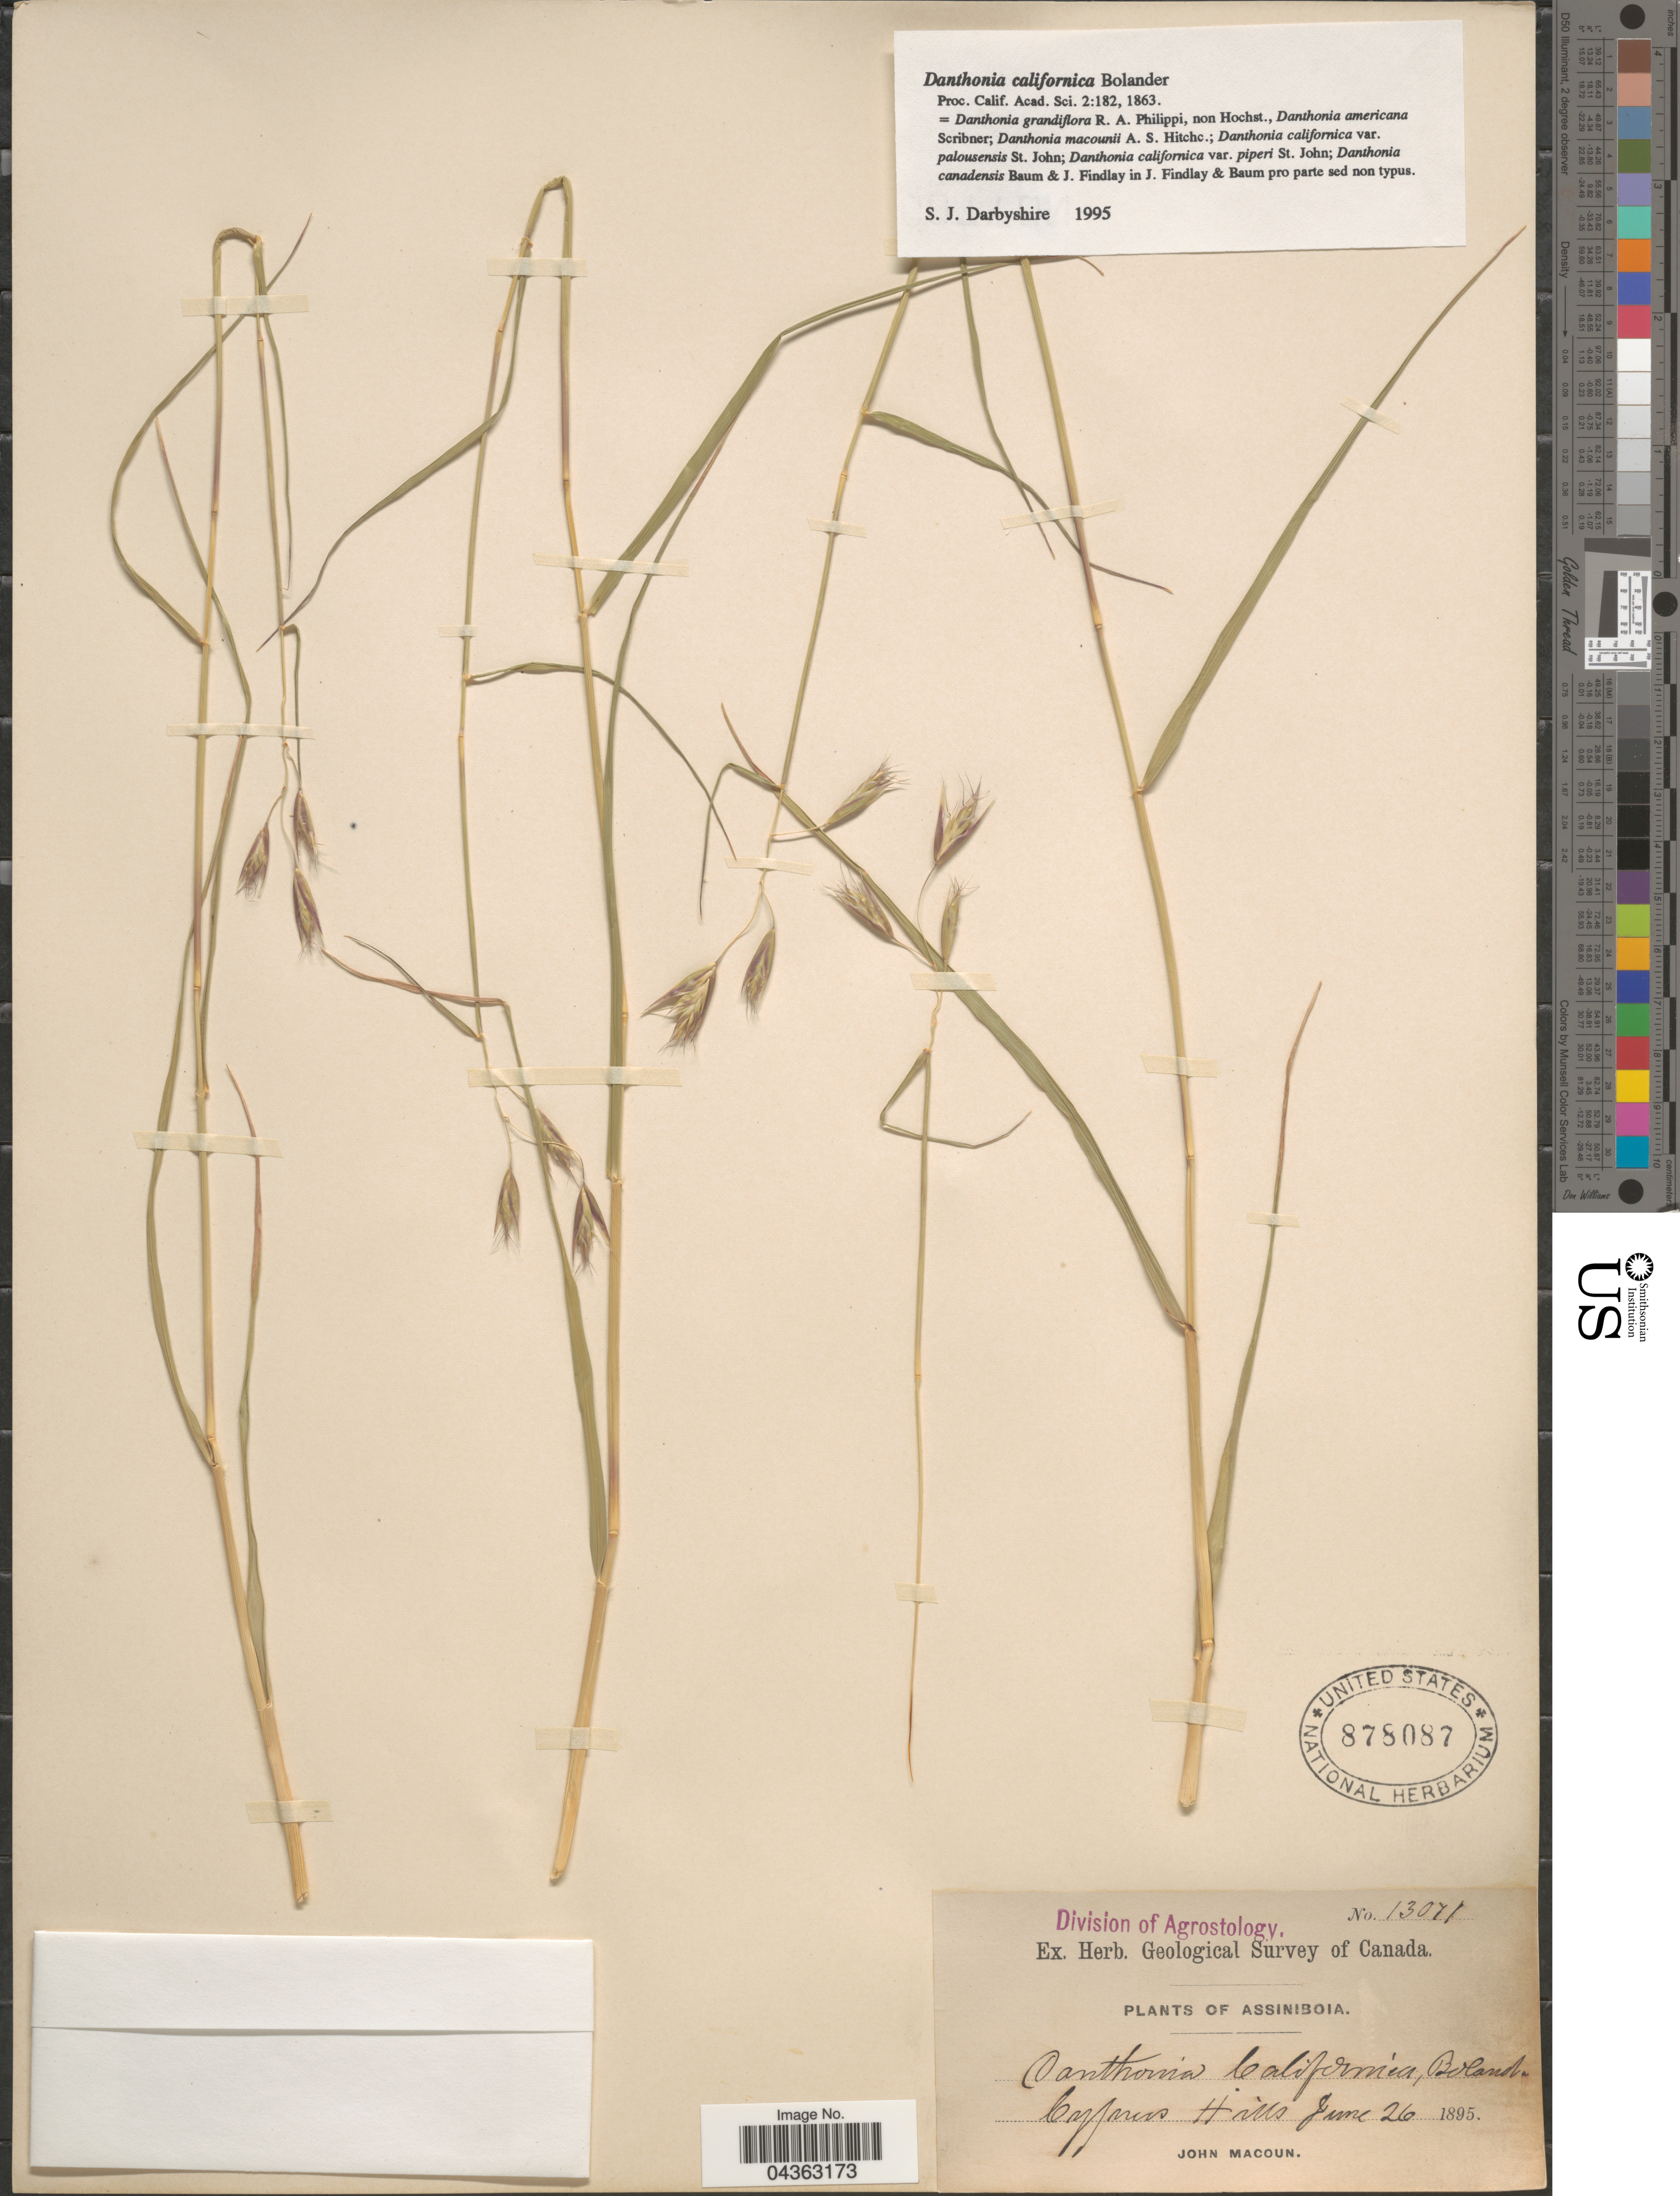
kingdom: Plantae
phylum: Tracheophyta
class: Liliopsida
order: Poales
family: Poaceae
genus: Danthonia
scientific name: Danthonia californica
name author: Bol.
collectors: J. Macoun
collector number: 13071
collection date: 1895-06-26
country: Canada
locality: Geological Survey of Canada. Assiniboia. Cypress Hills.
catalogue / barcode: US 878087